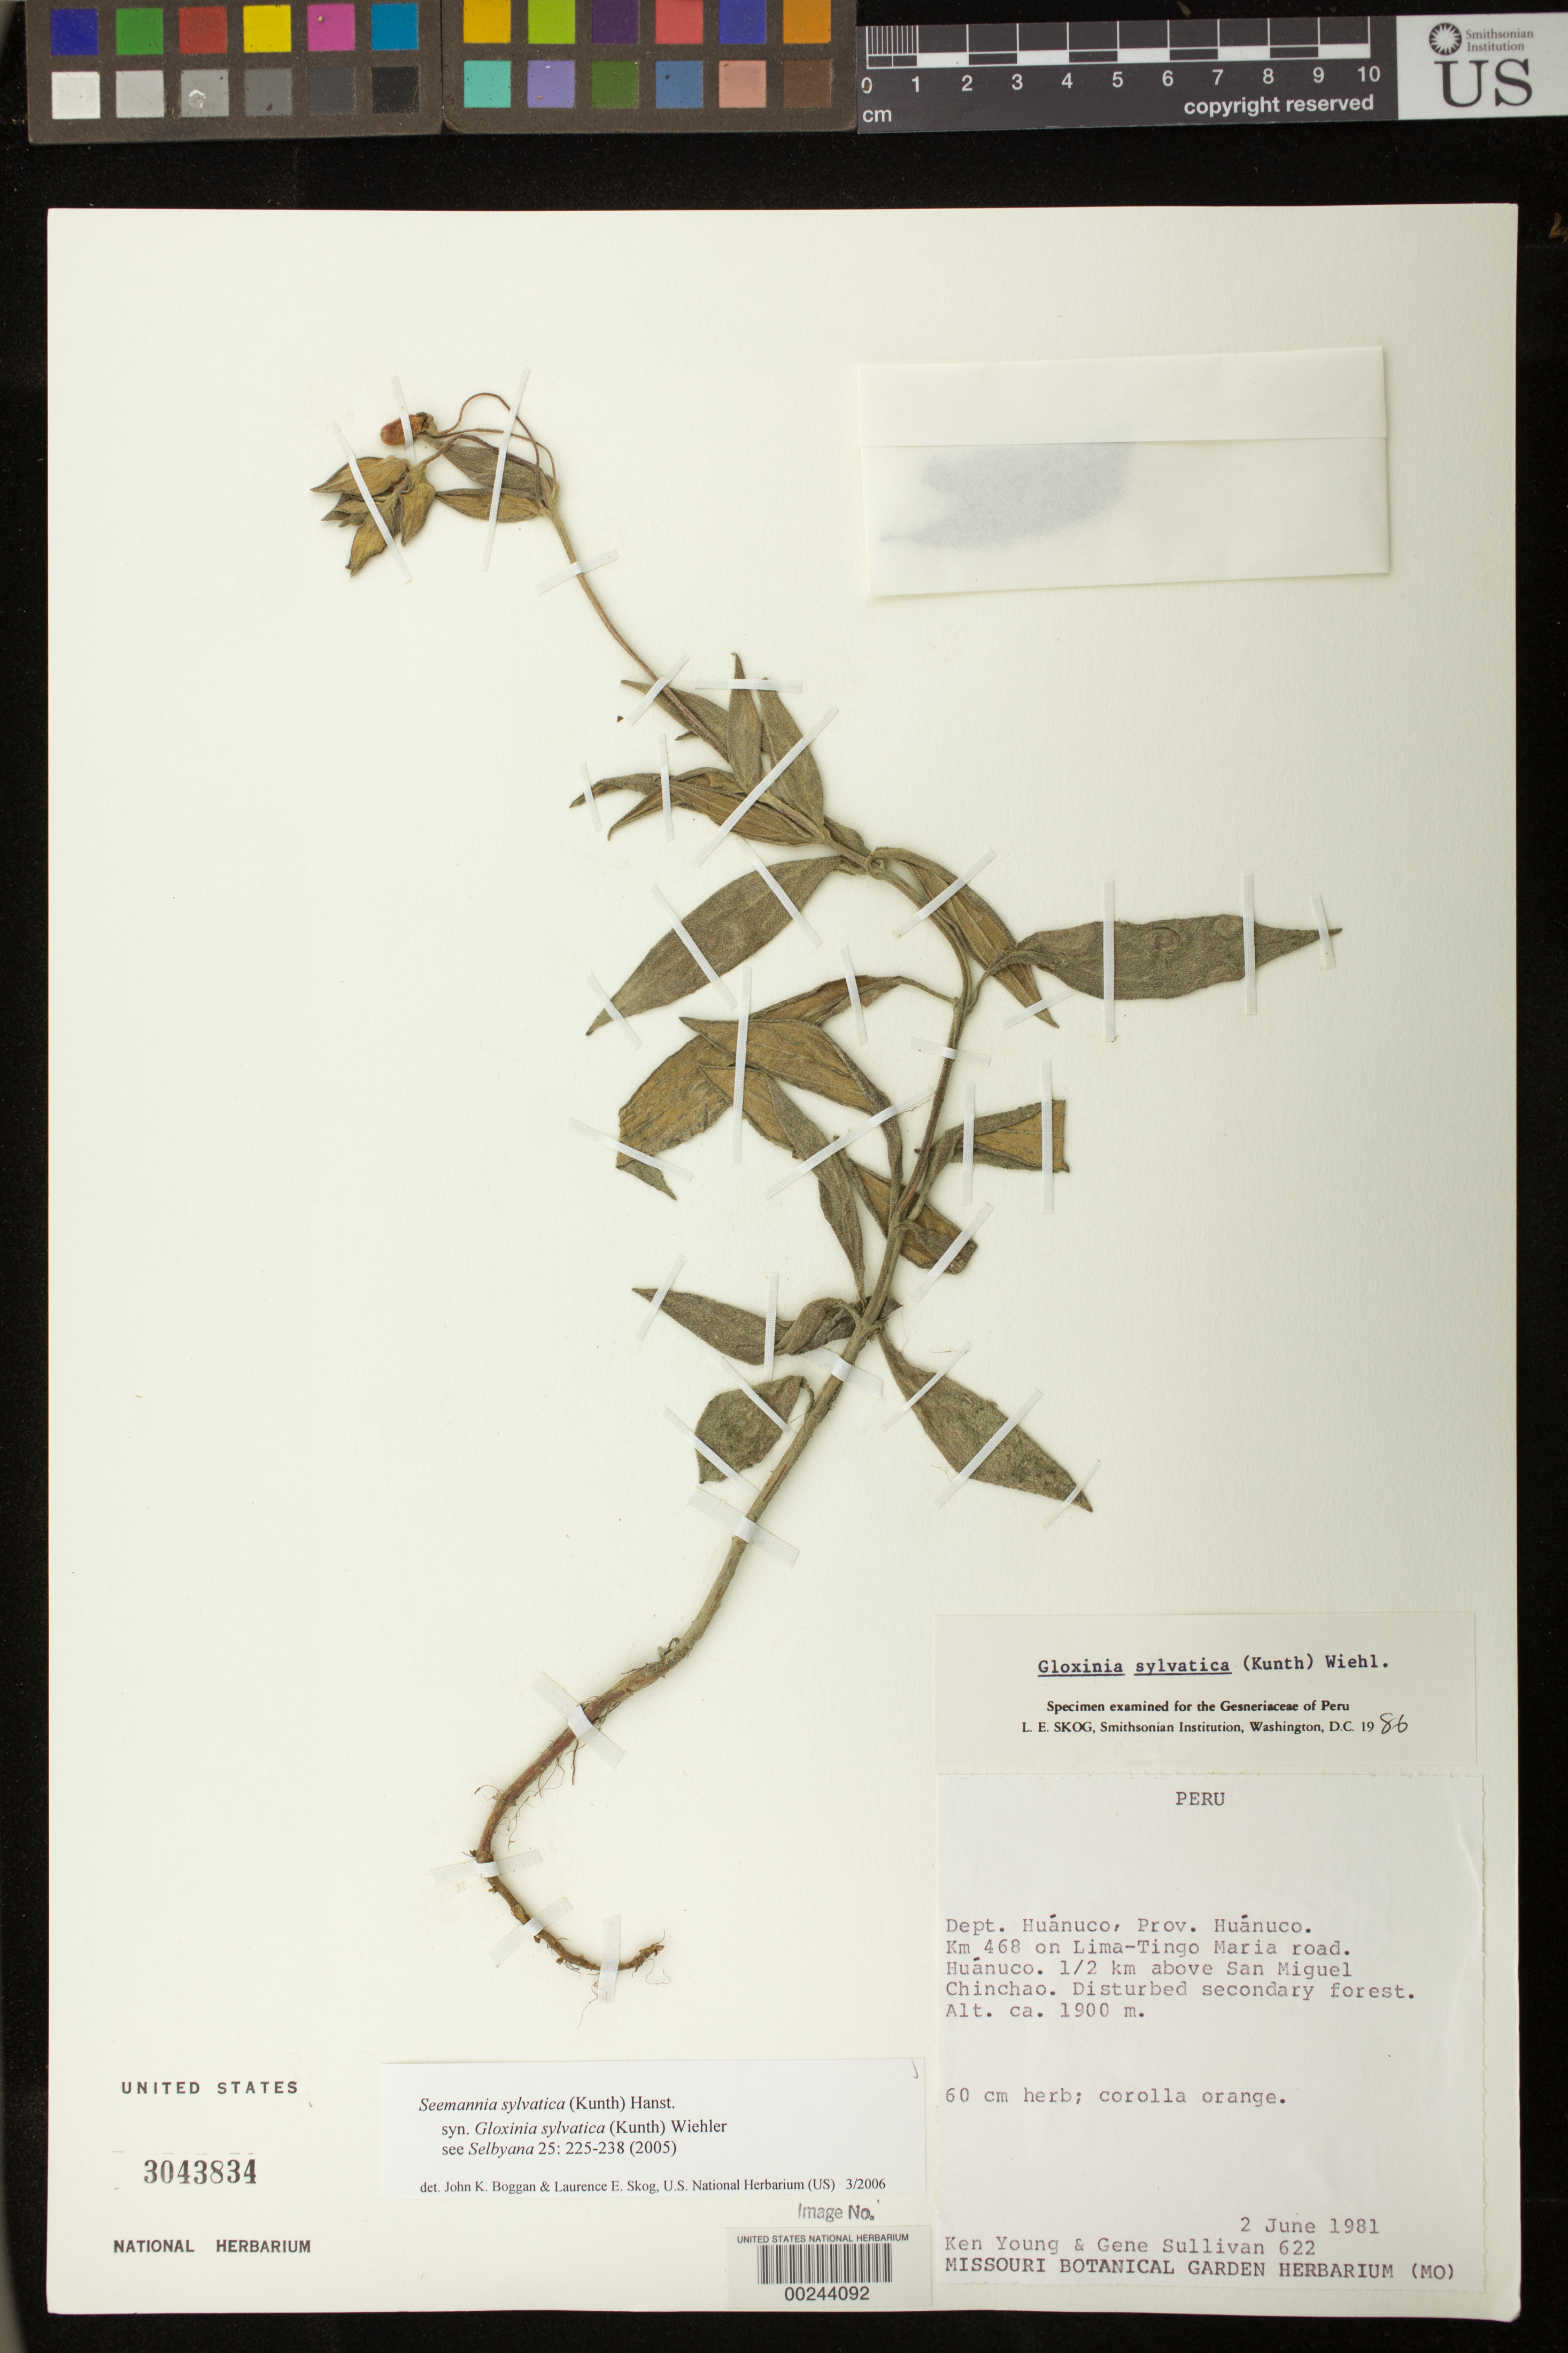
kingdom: Plantae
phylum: Tracheophyta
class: Magnoliopsida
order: Lamiales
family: Gesneriaceae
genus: Seemannia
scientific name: Seemannia sylvatica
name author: (Kunth) Hanst.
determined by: Boggan, J. K.; Skog, L. E.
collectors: K. Young & G. Sullivan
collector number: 622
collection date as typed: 02 Jun 1981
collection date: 1981-06-02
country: Peru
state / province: Huánuco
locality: Prov. Huanuco; km 468 on Lima-Tingo Maria road, Huanuco, 1/2 km above San Miguel Chinchao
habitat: Disturbed secondary forest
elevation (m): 1900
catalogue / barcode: US 3043834